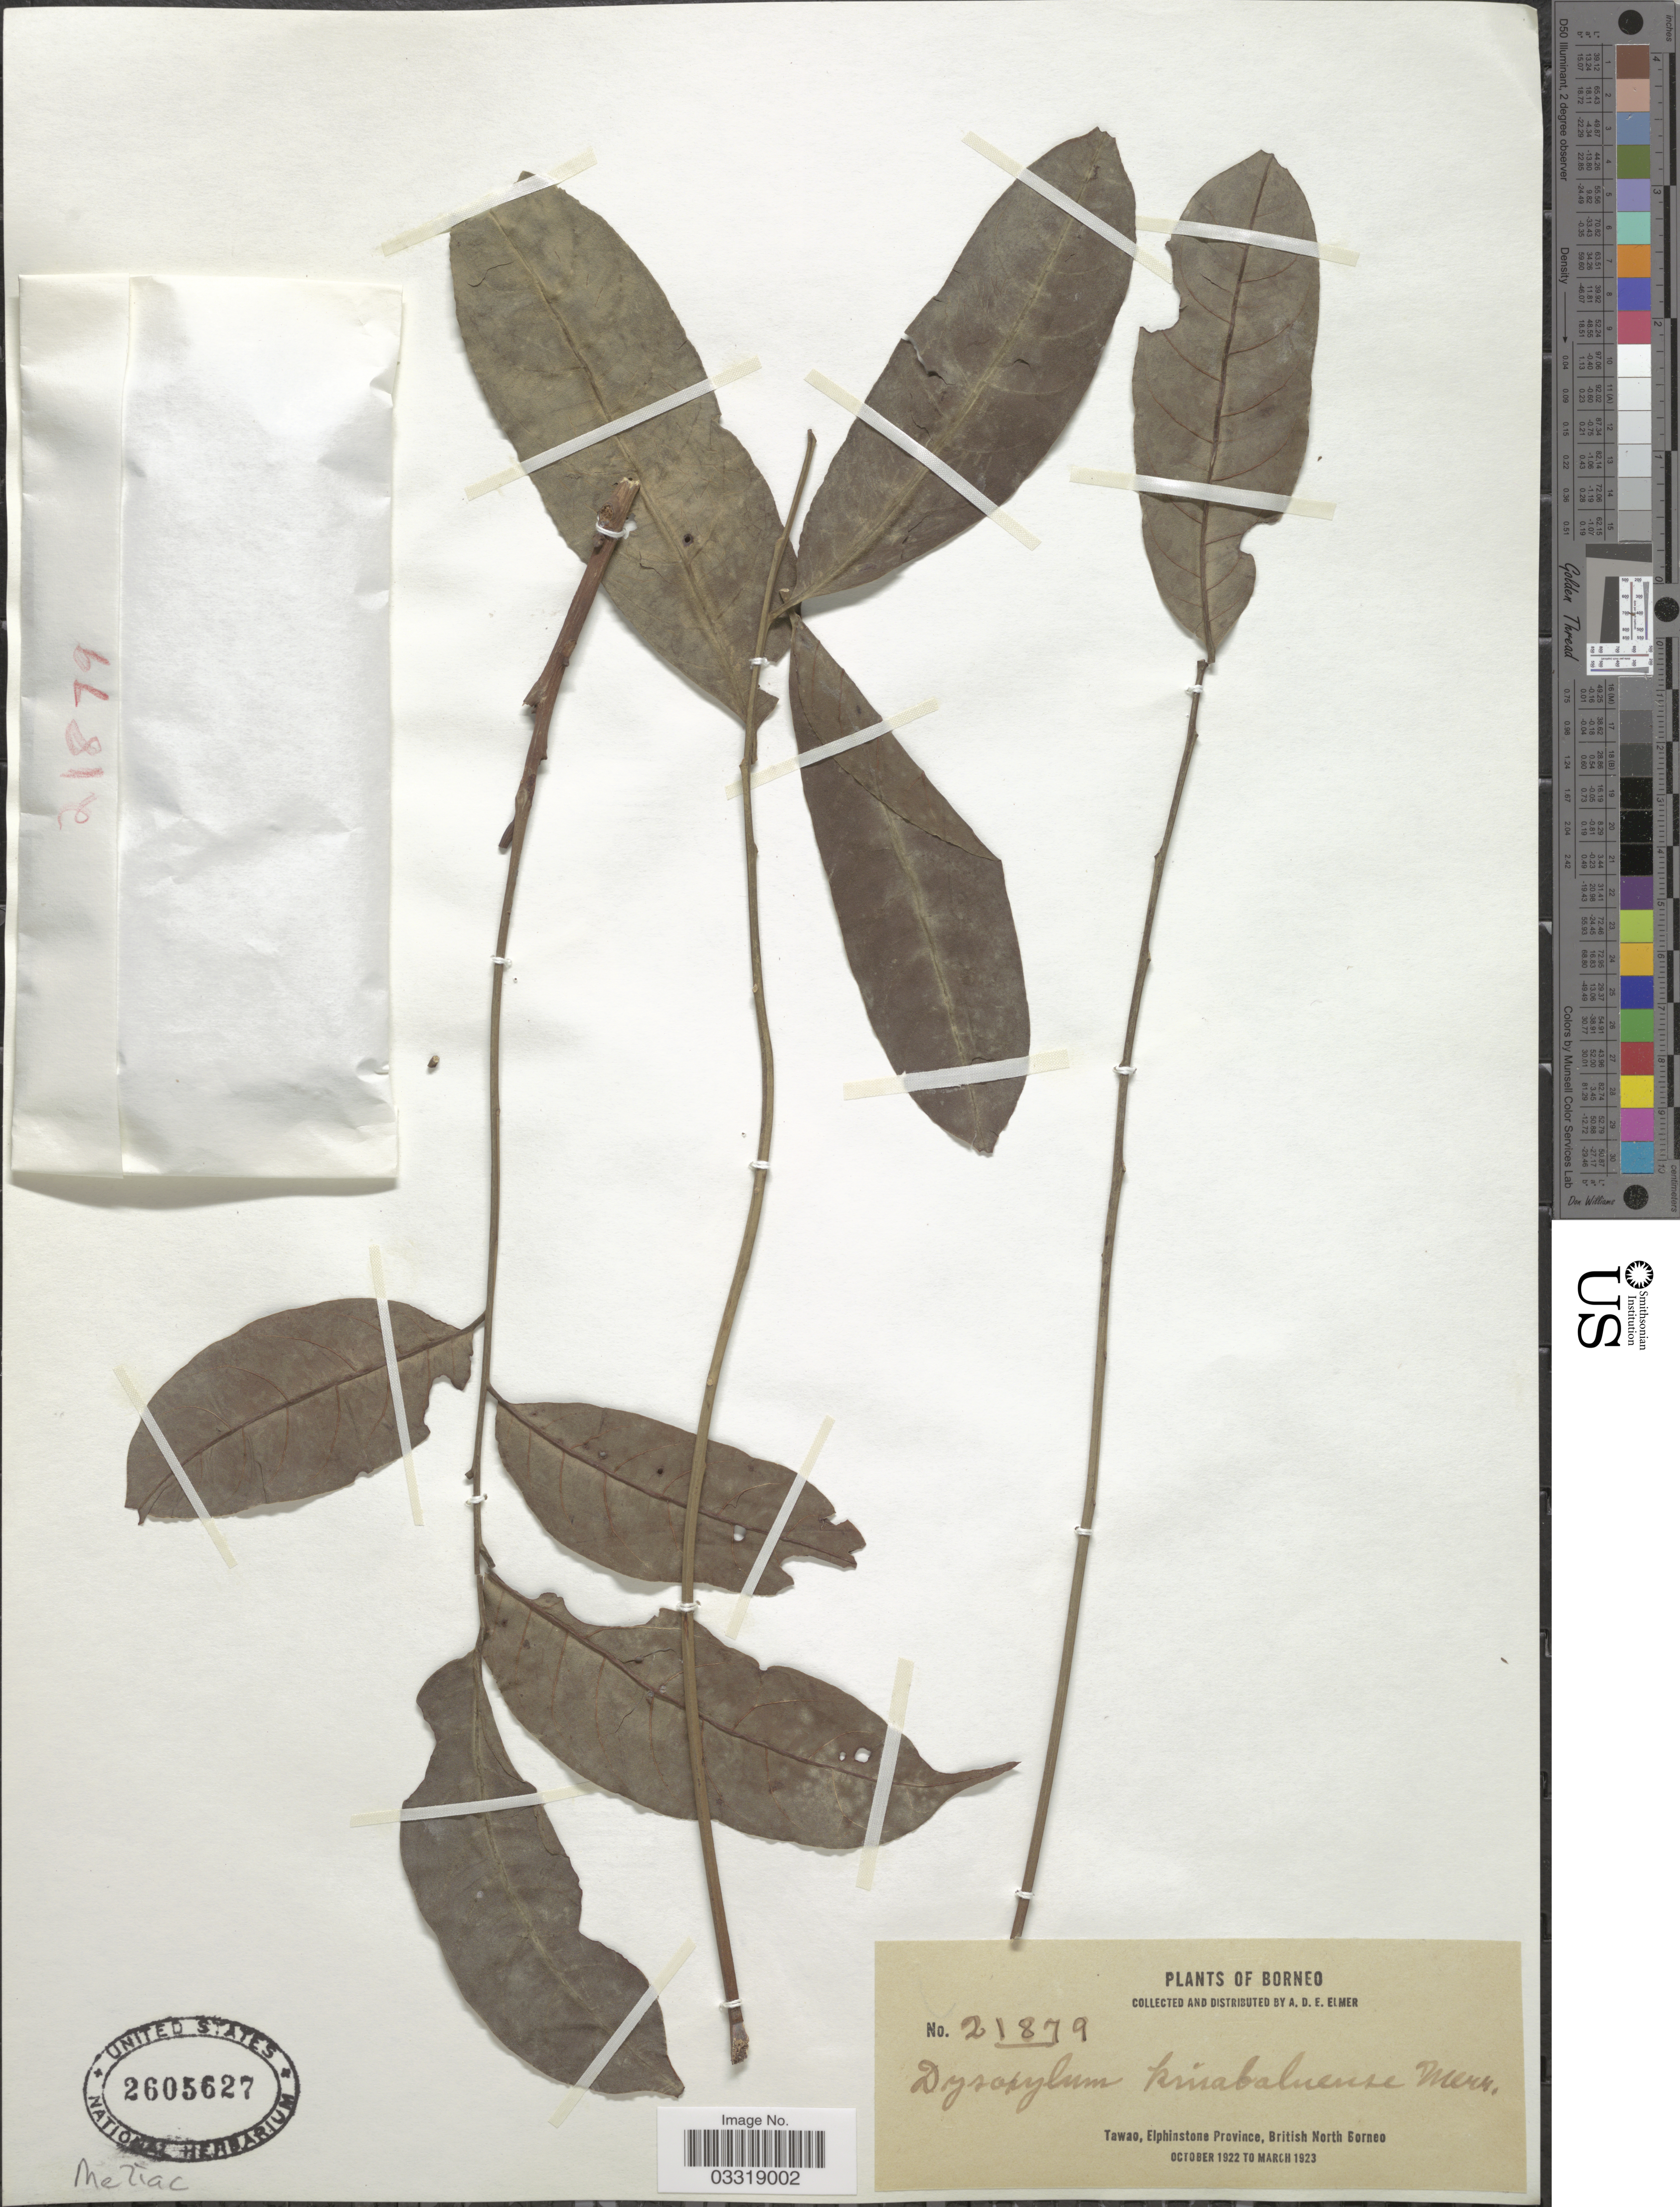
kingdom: Plantae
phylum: Tracheophyta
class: Magnoliopsida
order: Sapindales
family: Meliaceae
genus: Dysoxylum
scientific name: Dysoxylum cyrtobotryum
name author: Miq.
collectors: A. D. E. Elmer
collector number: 21879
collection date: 1922-10/1923-03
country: Malaysia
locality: Borneo. Tawao, Elphinstone Province, British North Borneo.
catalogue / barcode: US 2605627